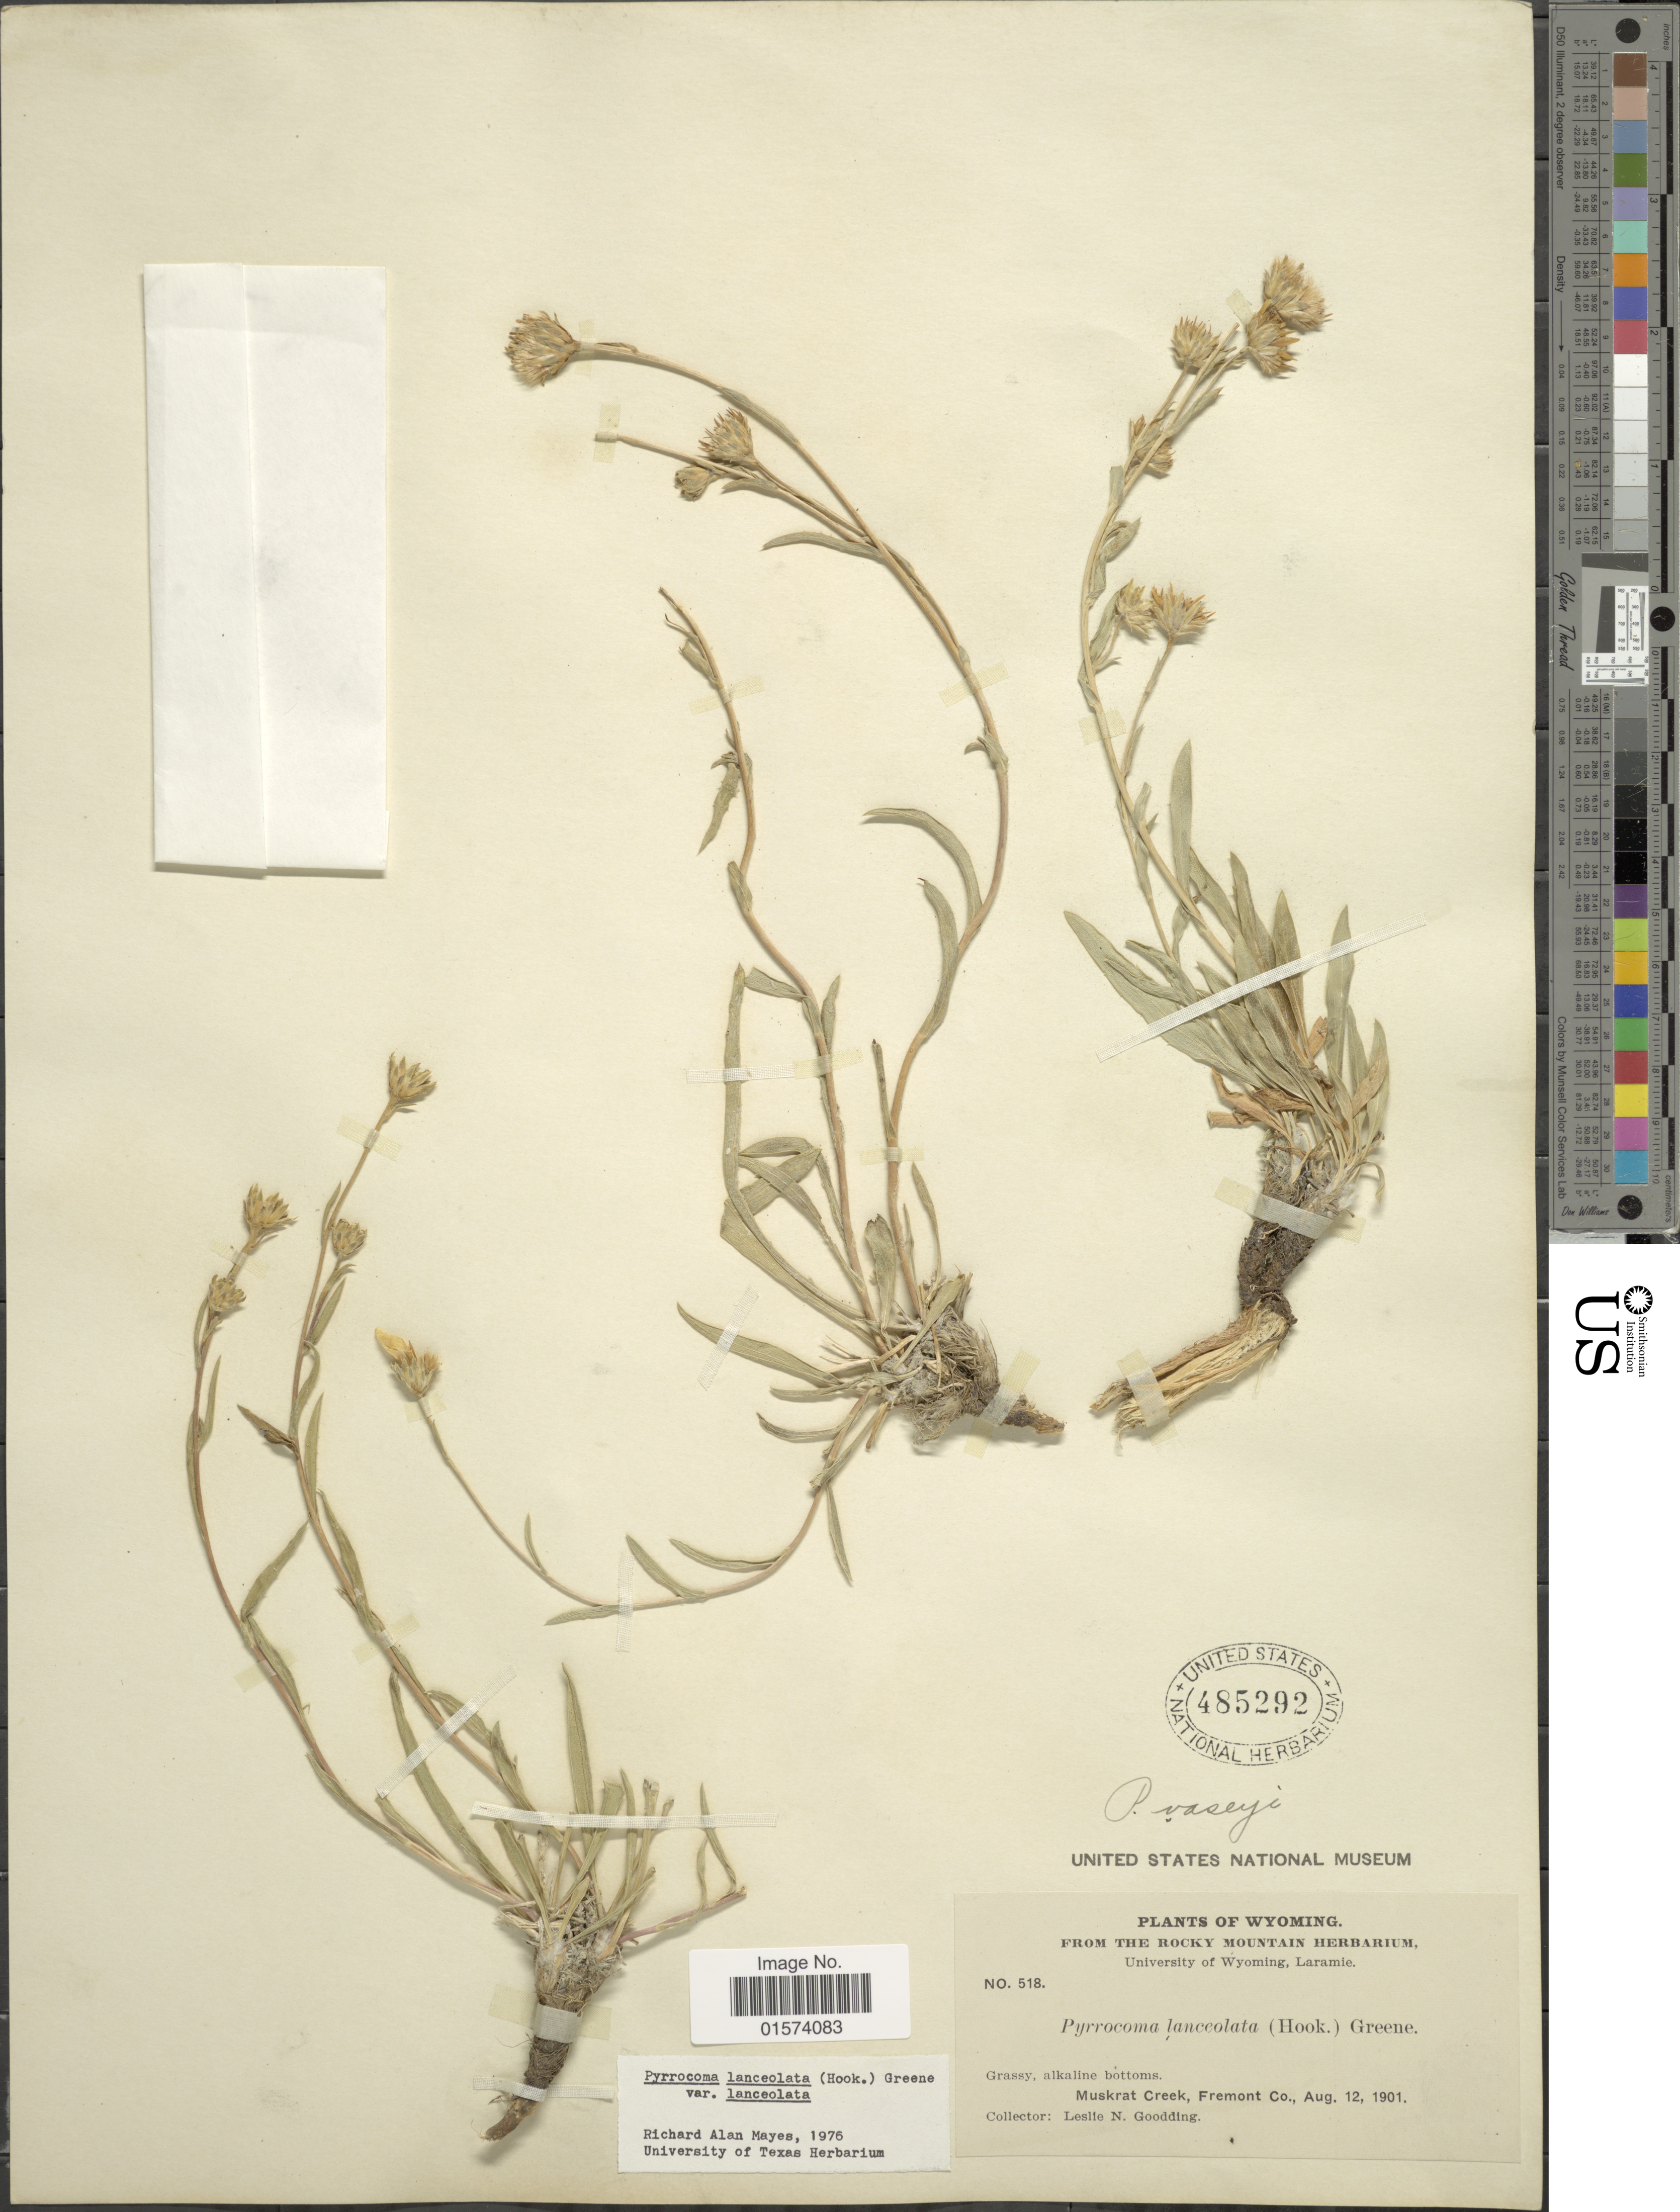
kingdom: Plantae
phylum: Tracheophyta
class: Magnoliopsida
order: Asterales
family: Asteraceae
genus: Pyrrocoma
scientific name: Pyrrocoma lanceolata var. lanceolata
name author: (Hook.) Greene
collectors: L. N. Goodding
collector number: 518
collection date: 1901-08-12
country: United States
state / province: Wyoming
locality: Grassy, alkaline bottoms, Muskrat Creek, Fremont Co.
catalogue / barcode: US 485292